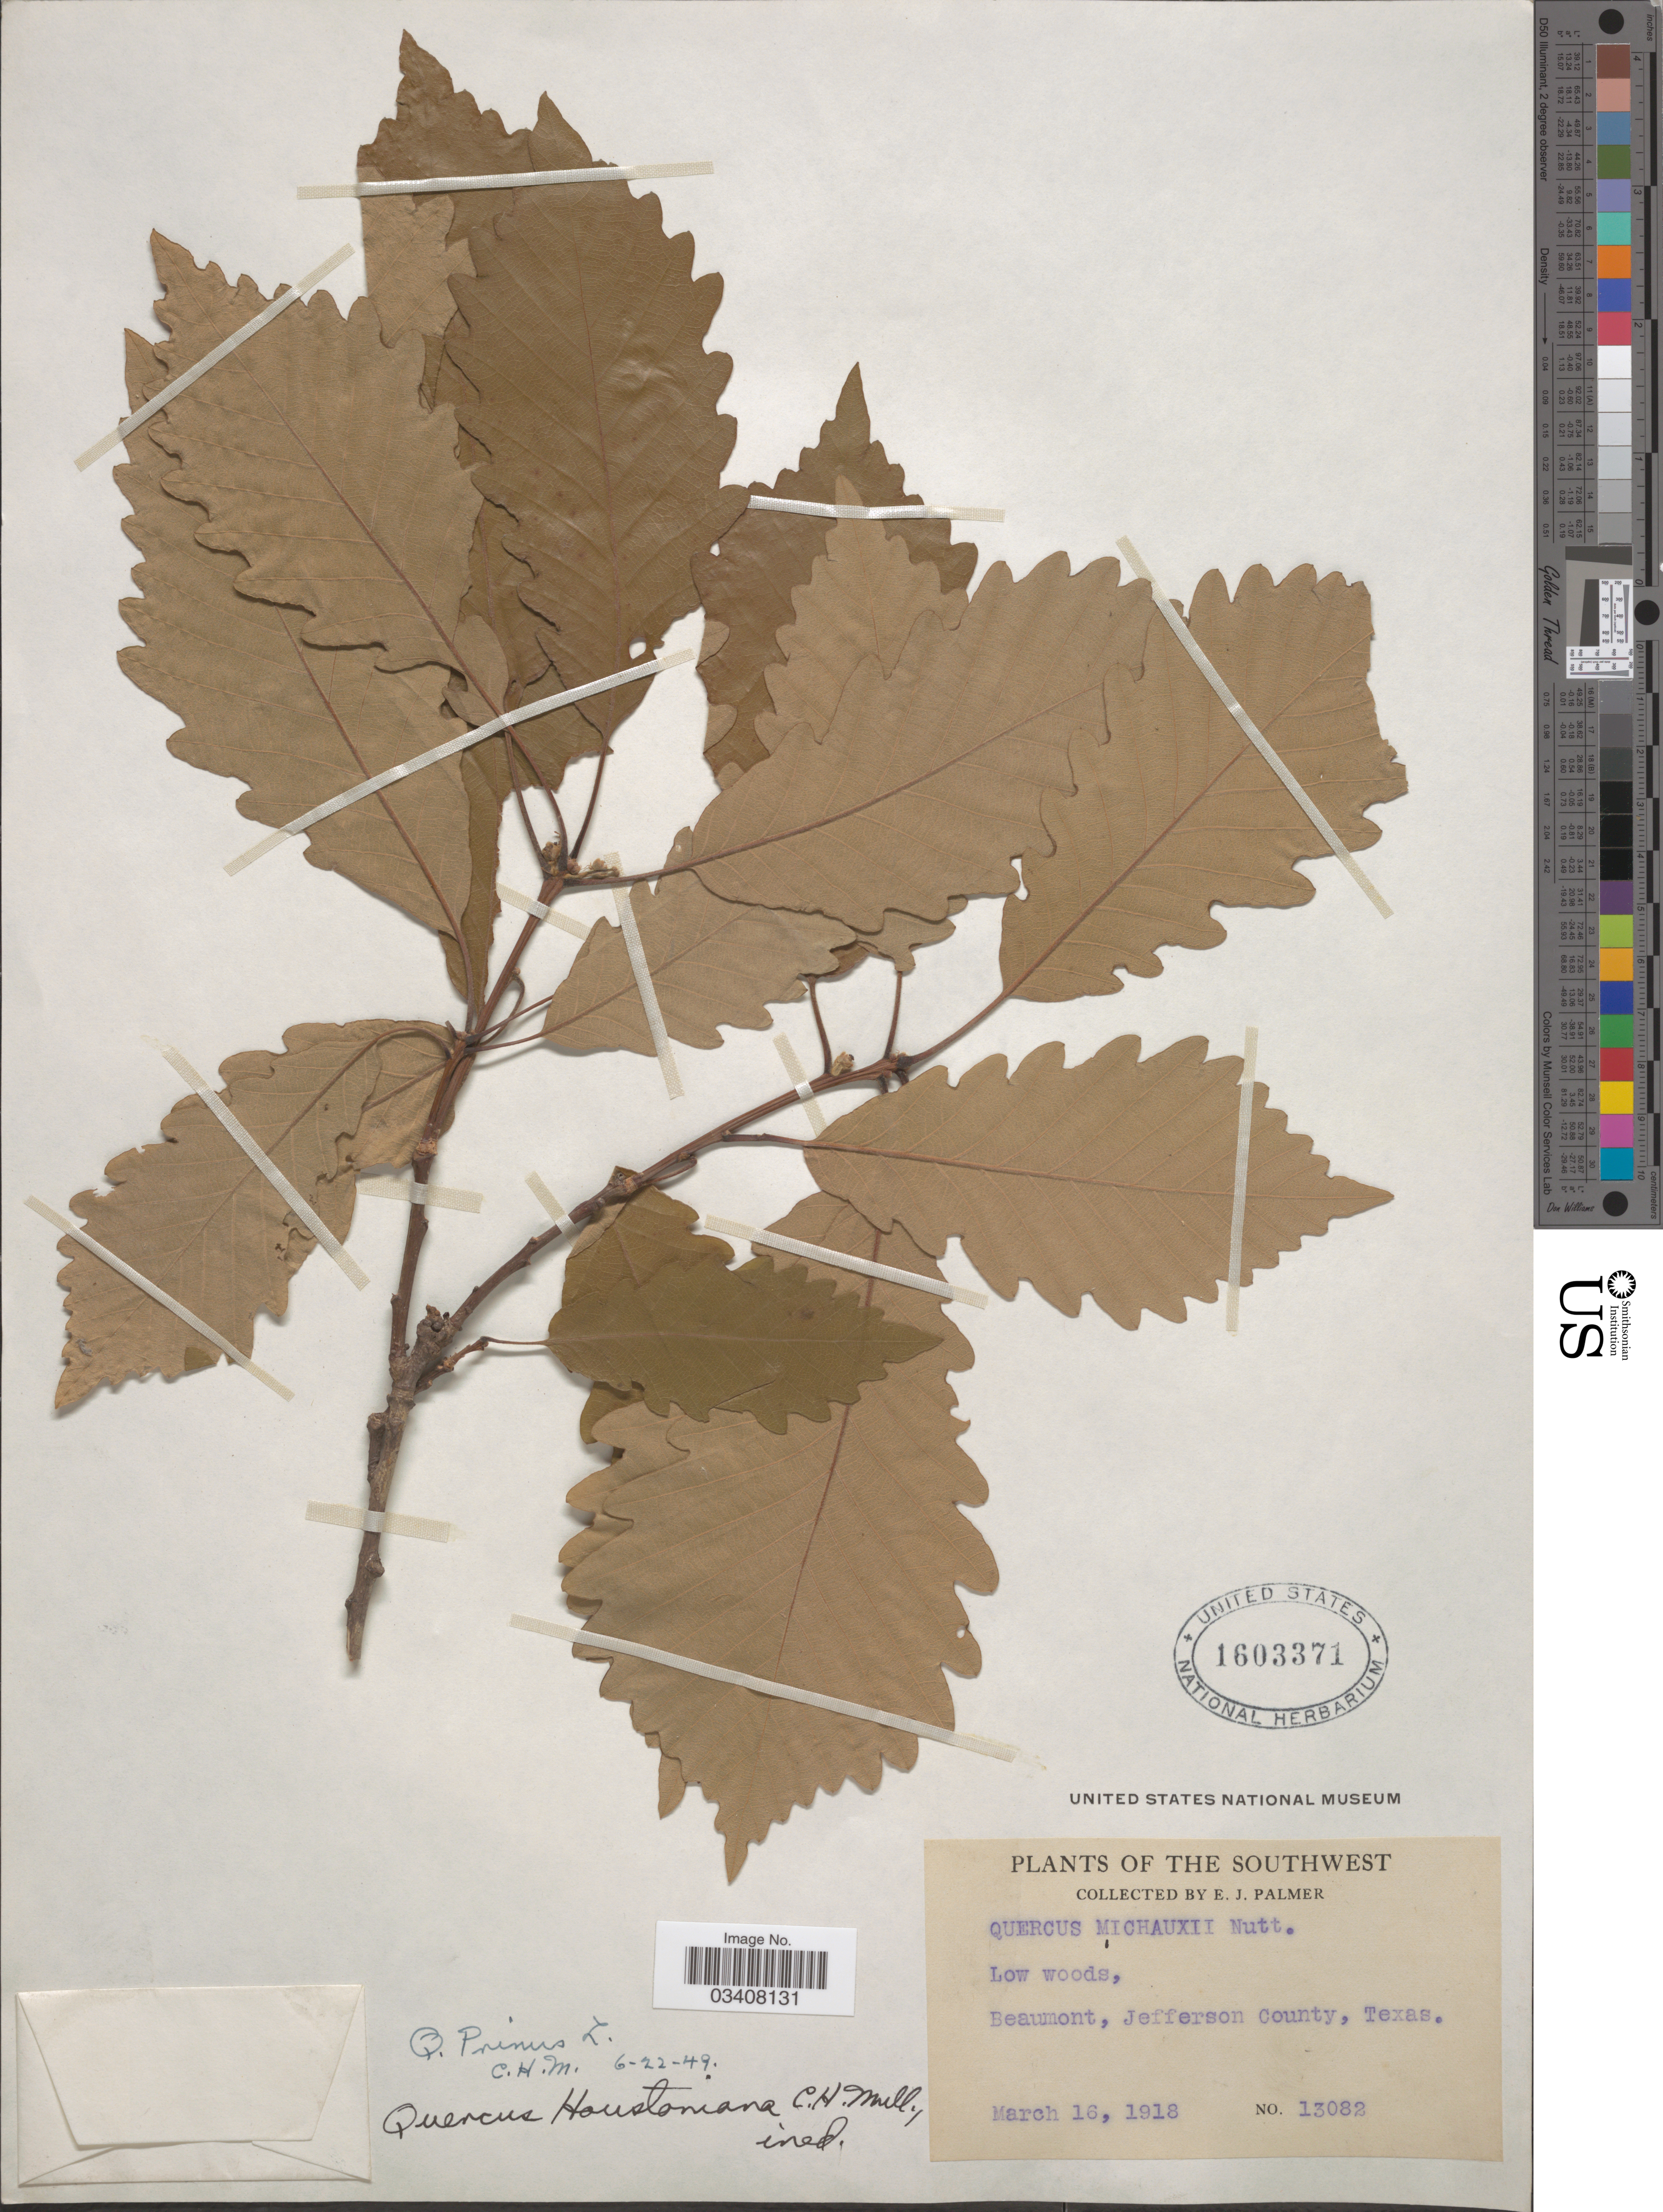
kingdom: Plantae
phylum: Tracheophyta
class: Magnoliopsida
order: Fagales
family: Fagaceae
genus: Quercus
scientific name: Quercus prinus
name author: L.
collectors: E. J. Palmer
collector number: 13082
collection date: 1918-03-16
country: United States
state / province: Texas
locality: Southwest. Beaumont, Jefferson County.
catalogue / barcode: US 1603371